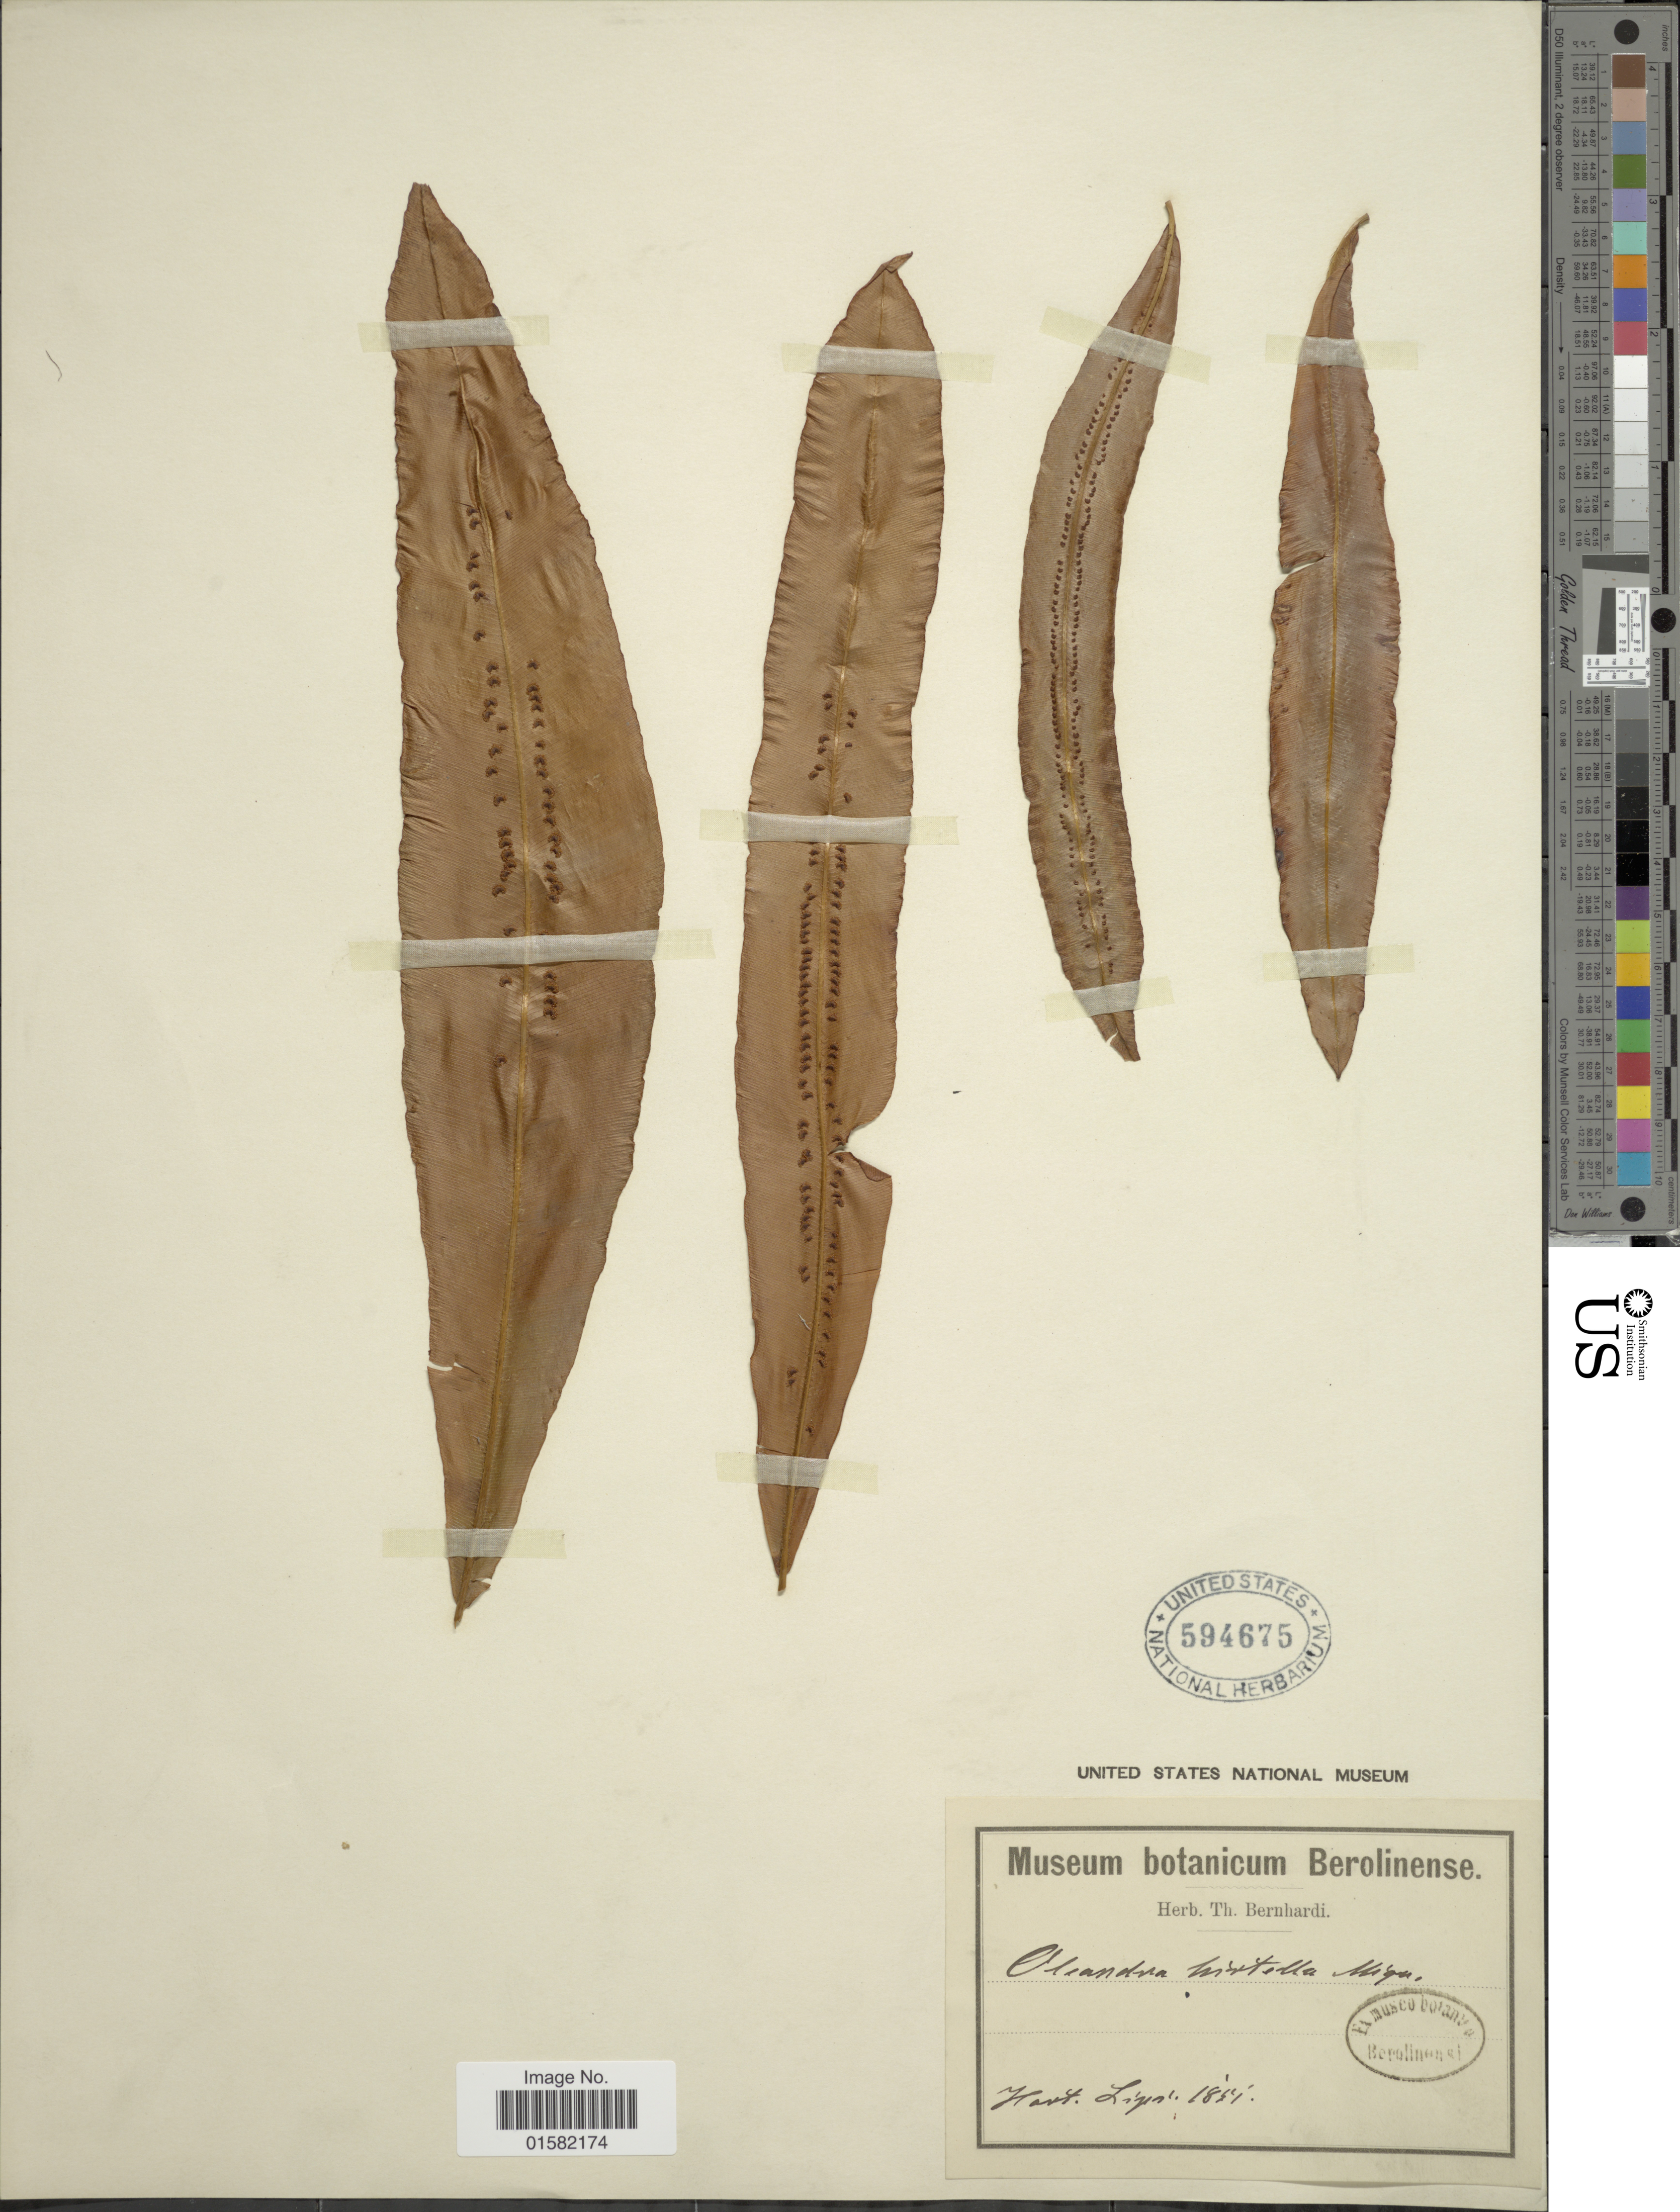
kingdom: Plantae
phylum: Tracheophyta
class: Polypodiopsida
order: Polypodiales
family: Oleandraceae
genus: Oleandra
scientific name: Oleandra hirtella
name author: Miq. ex Kunze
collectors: ex herb. Bernhardi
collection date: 1851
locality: Hort, Lipsi.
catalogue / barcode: US 594675